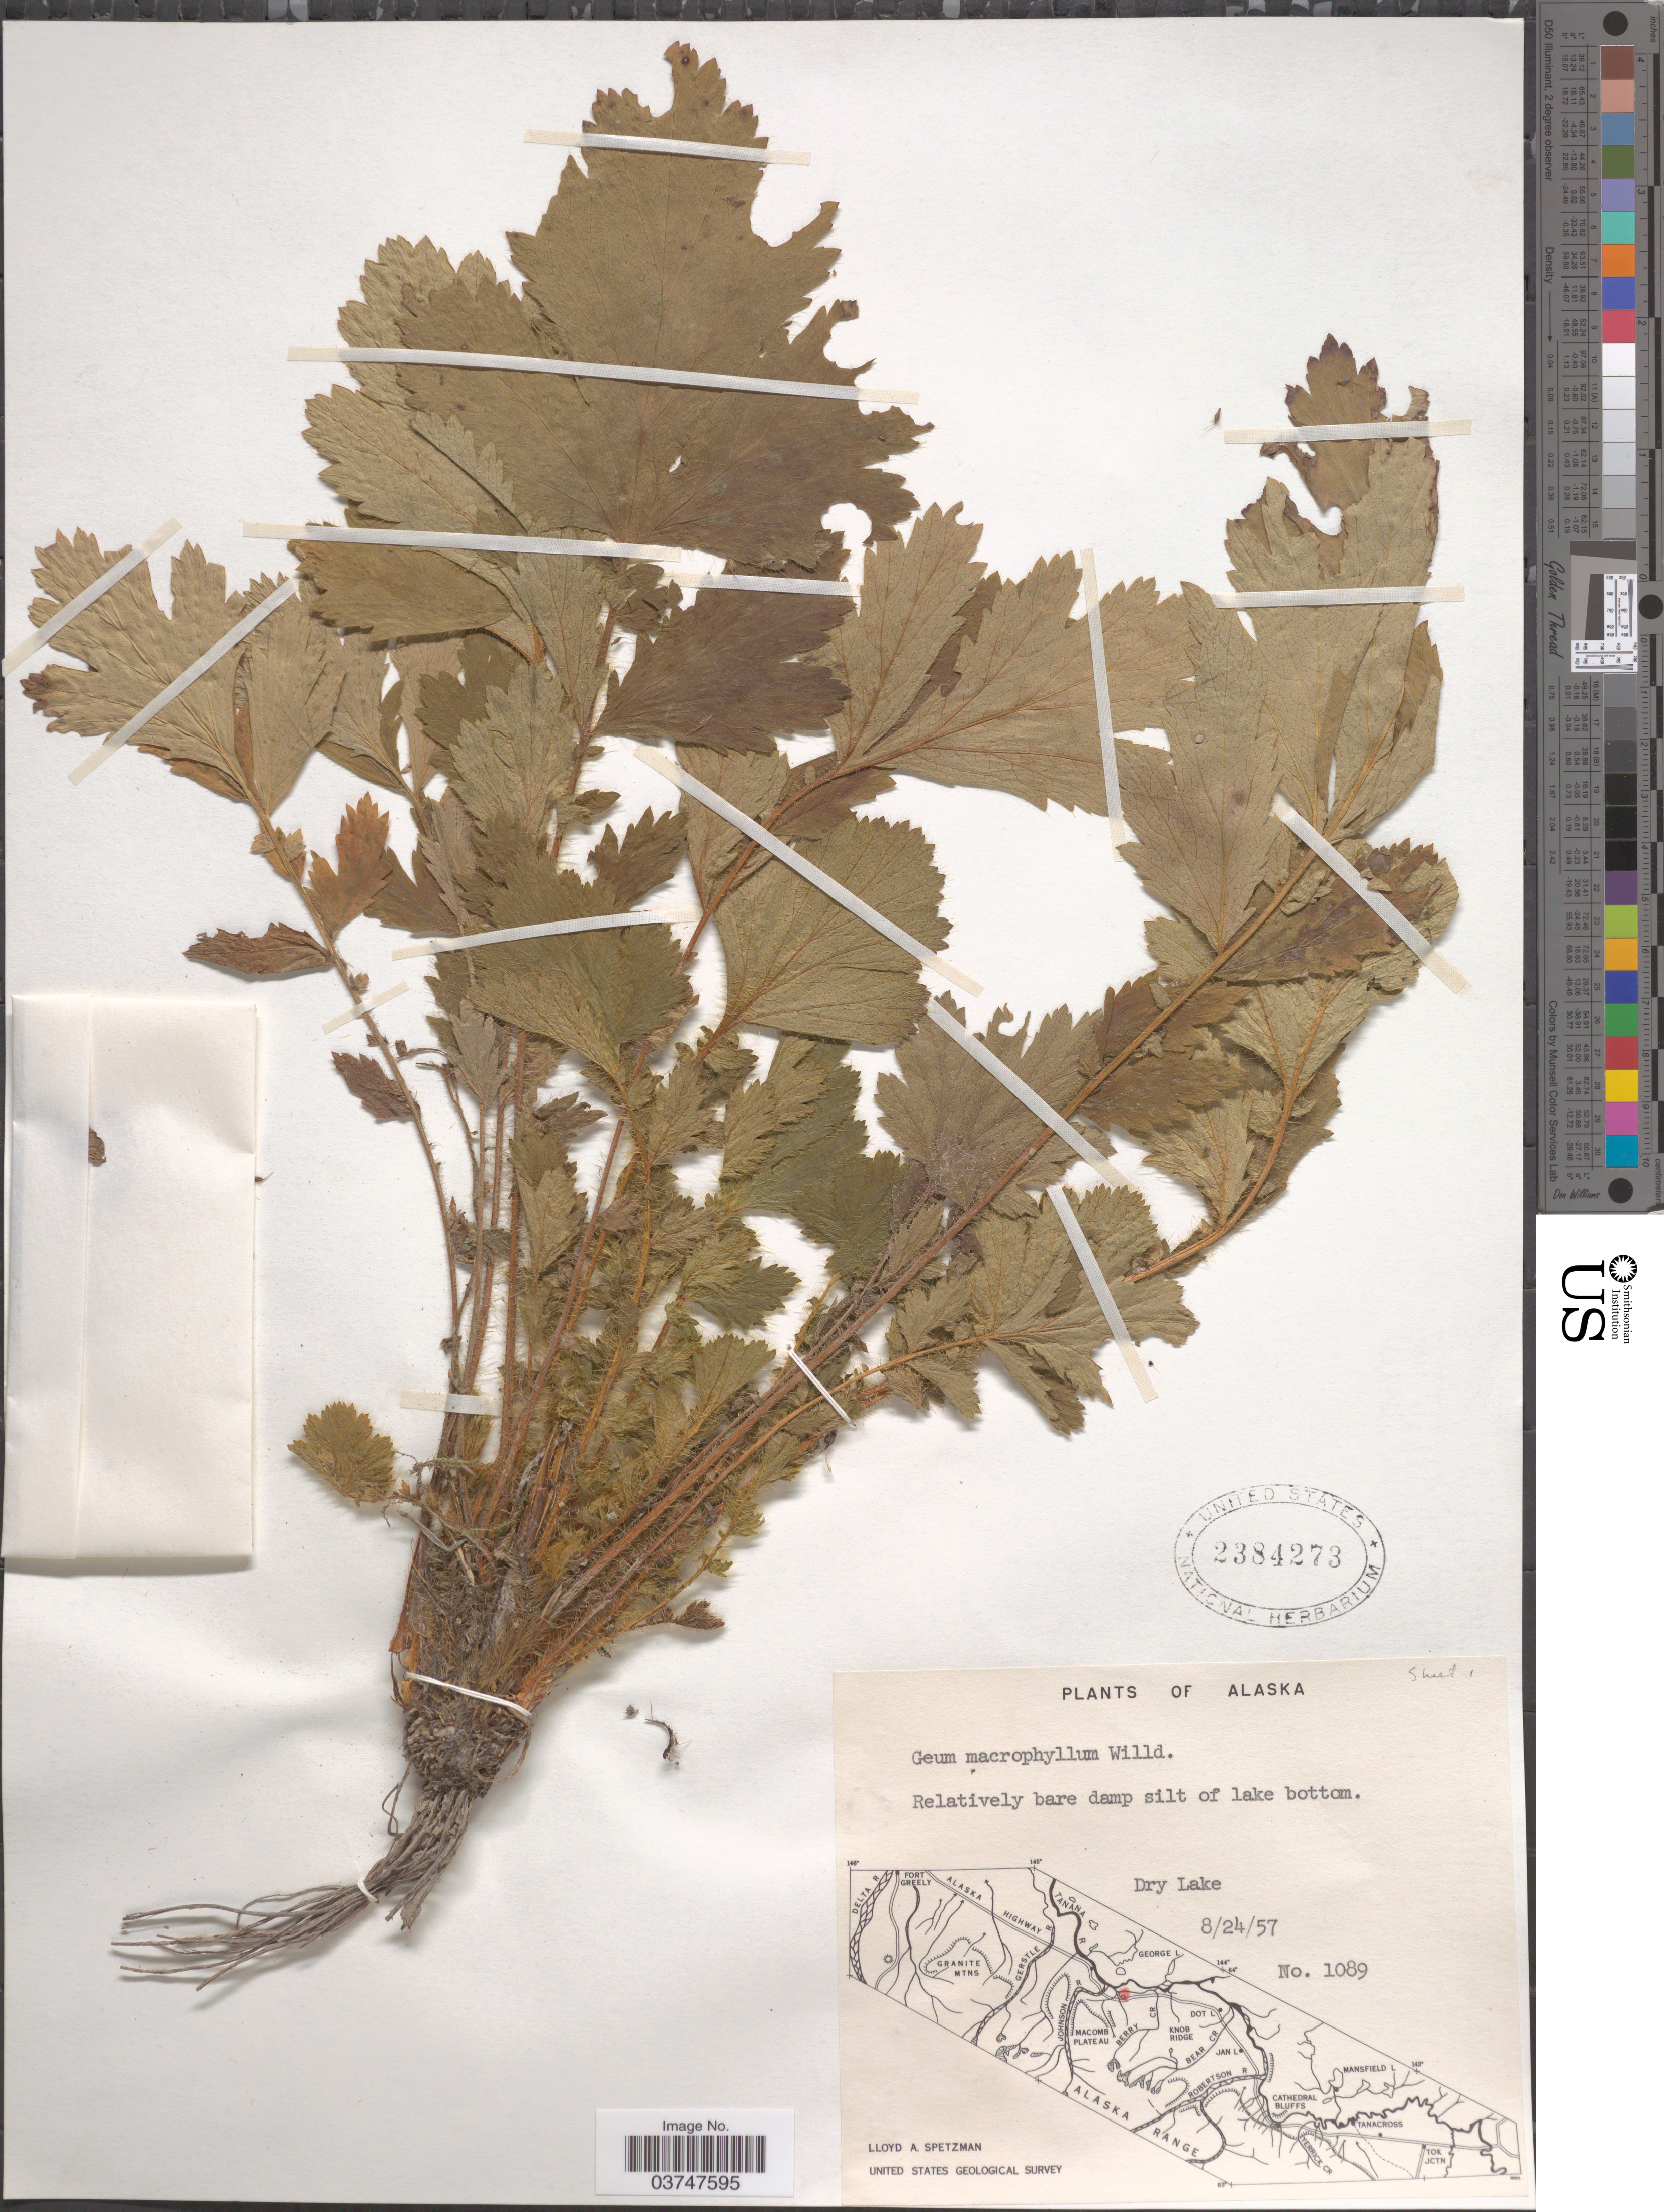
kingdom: Plantae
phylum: Tracheophyta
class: Magnoliopsida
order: Rosales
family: Rosaceae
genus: Geum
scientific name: Geum macrophyllum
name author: Willd.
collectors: L. Spetzman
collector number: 1089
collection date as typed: Transcribed d/m/y: 24/8/57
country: United States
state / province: Alaska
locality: Dry Lake.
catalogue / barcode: US 2384273